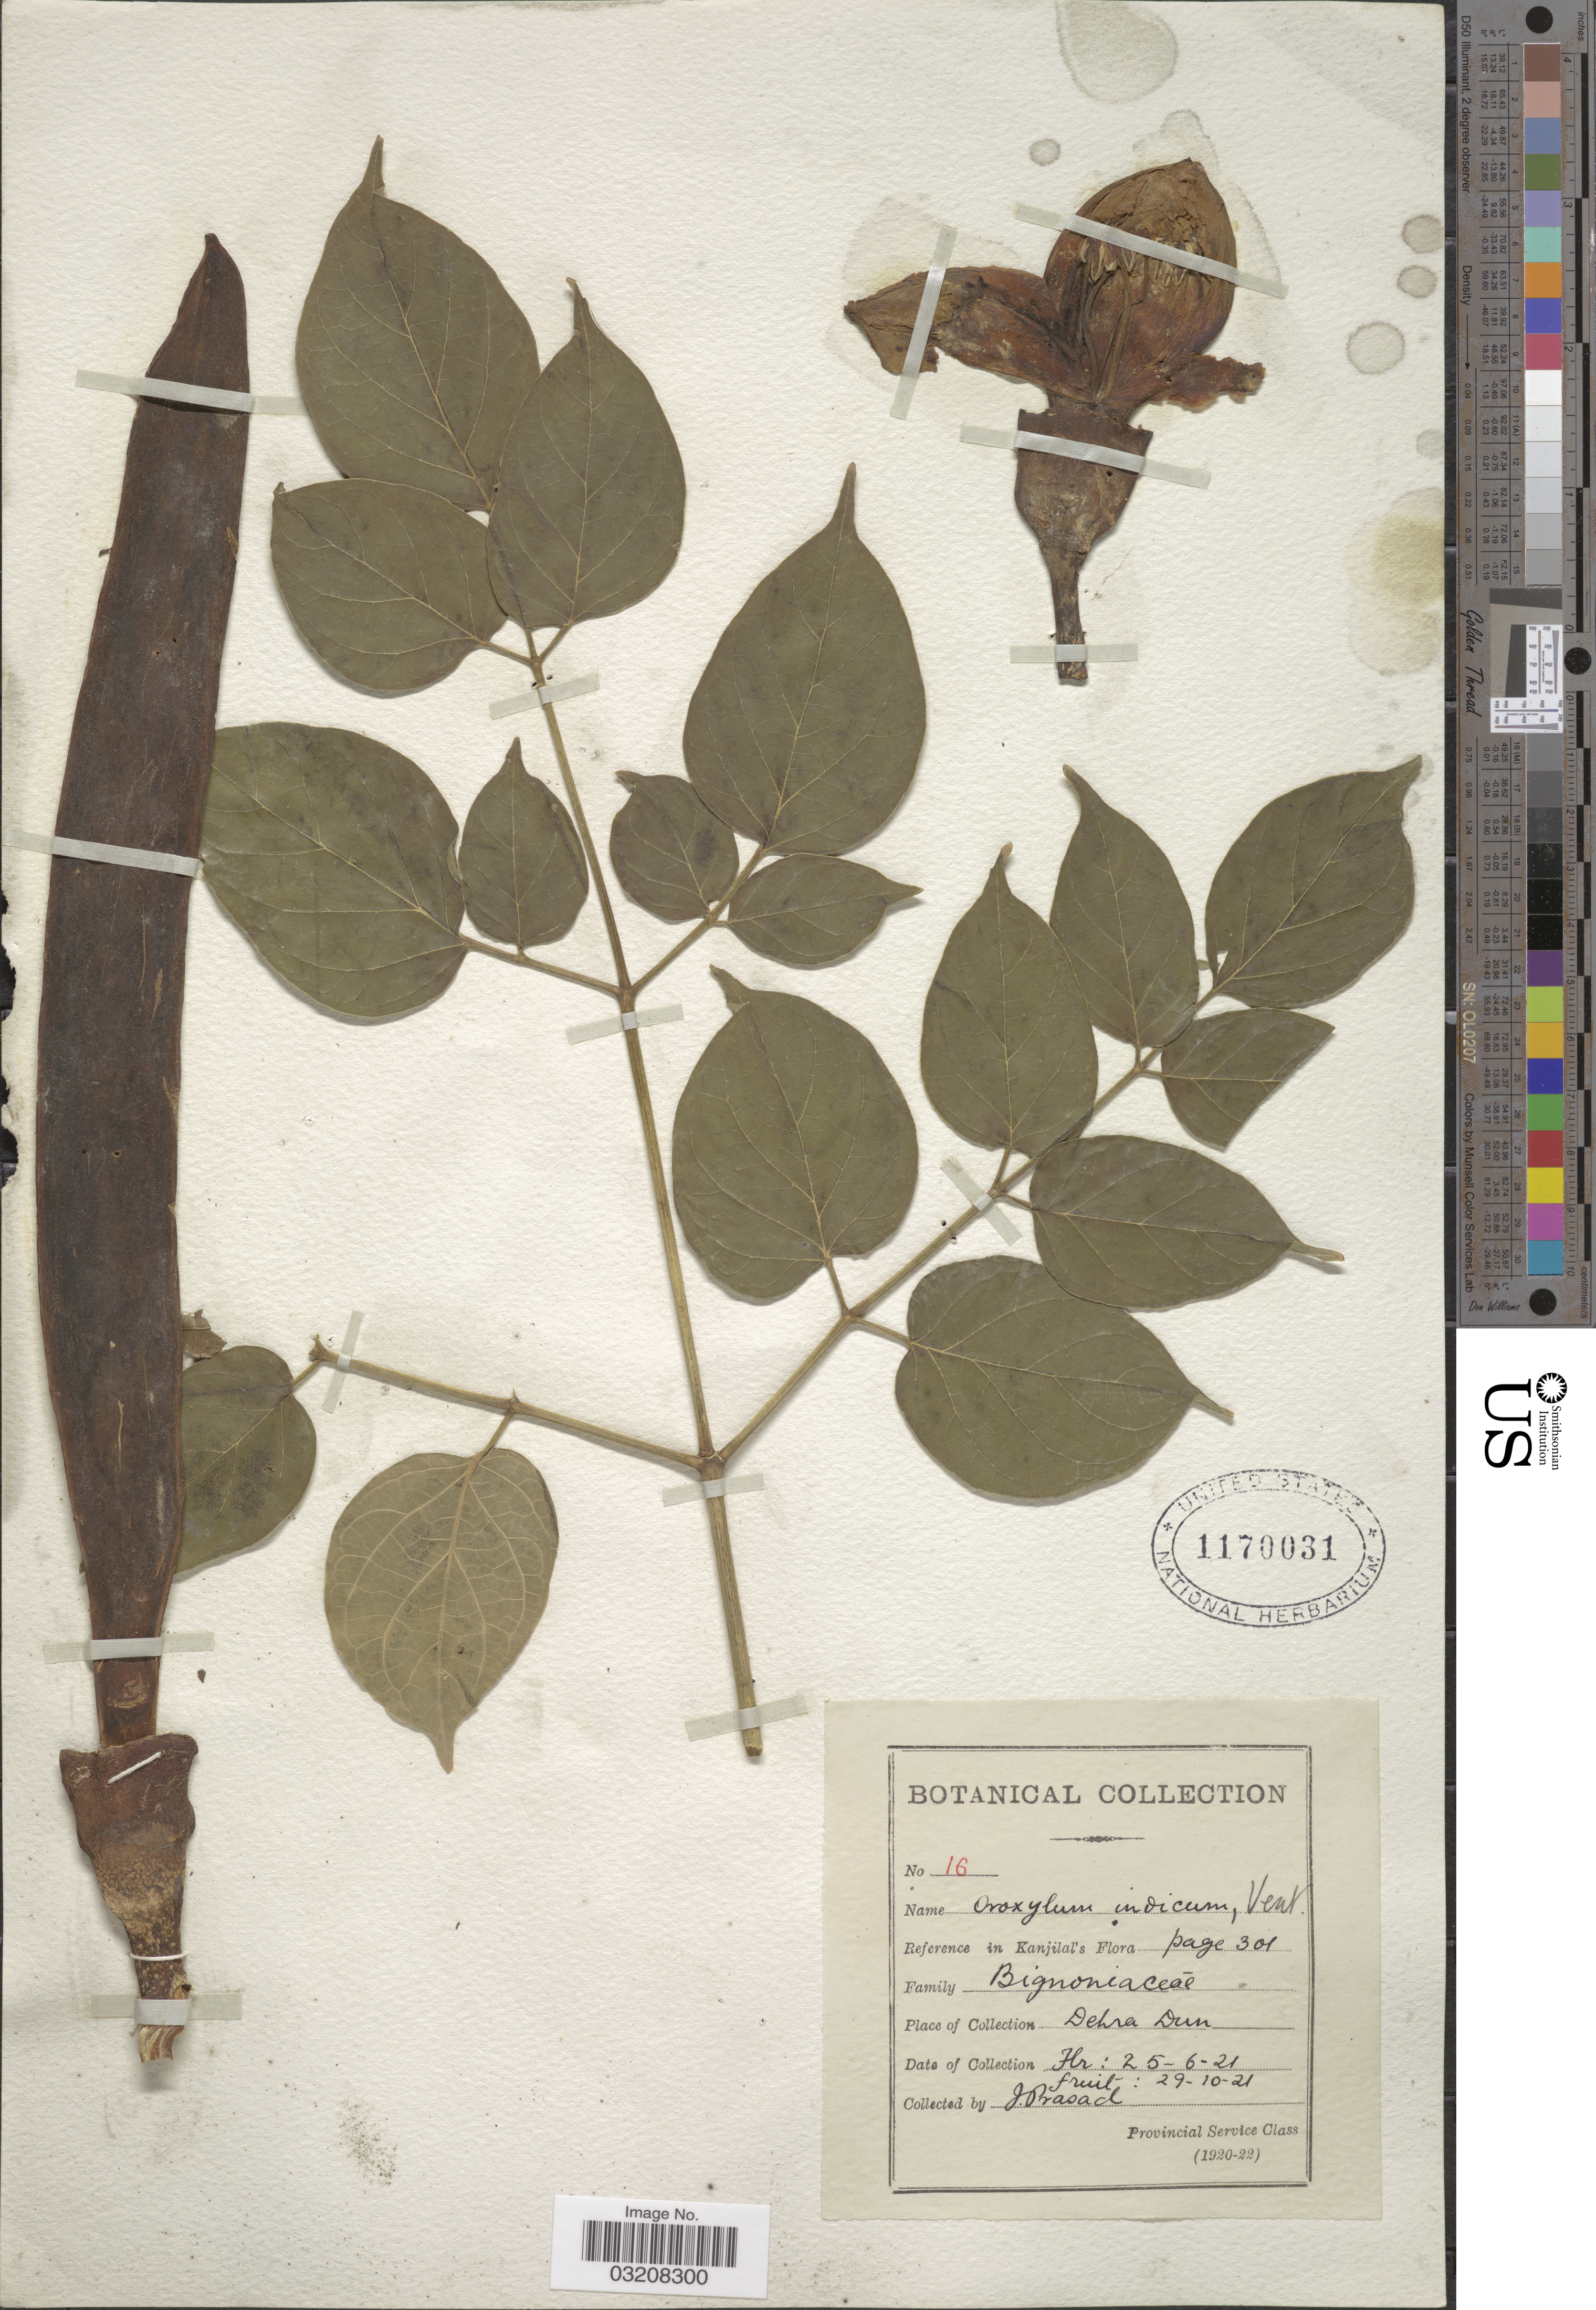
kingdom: Plantae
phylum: Tracheophyta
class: Magnoliopsida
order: Lamiales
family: Bignoniaceae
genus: Oroxylum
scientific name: Oroxylum indicum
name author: (L.) Kurz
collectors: J. Prasad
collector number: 16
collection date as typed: Transcribed d/m/y: 25/6/21 to 29/10/21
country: India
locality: Dehra Dun.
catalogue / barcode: US 1170031